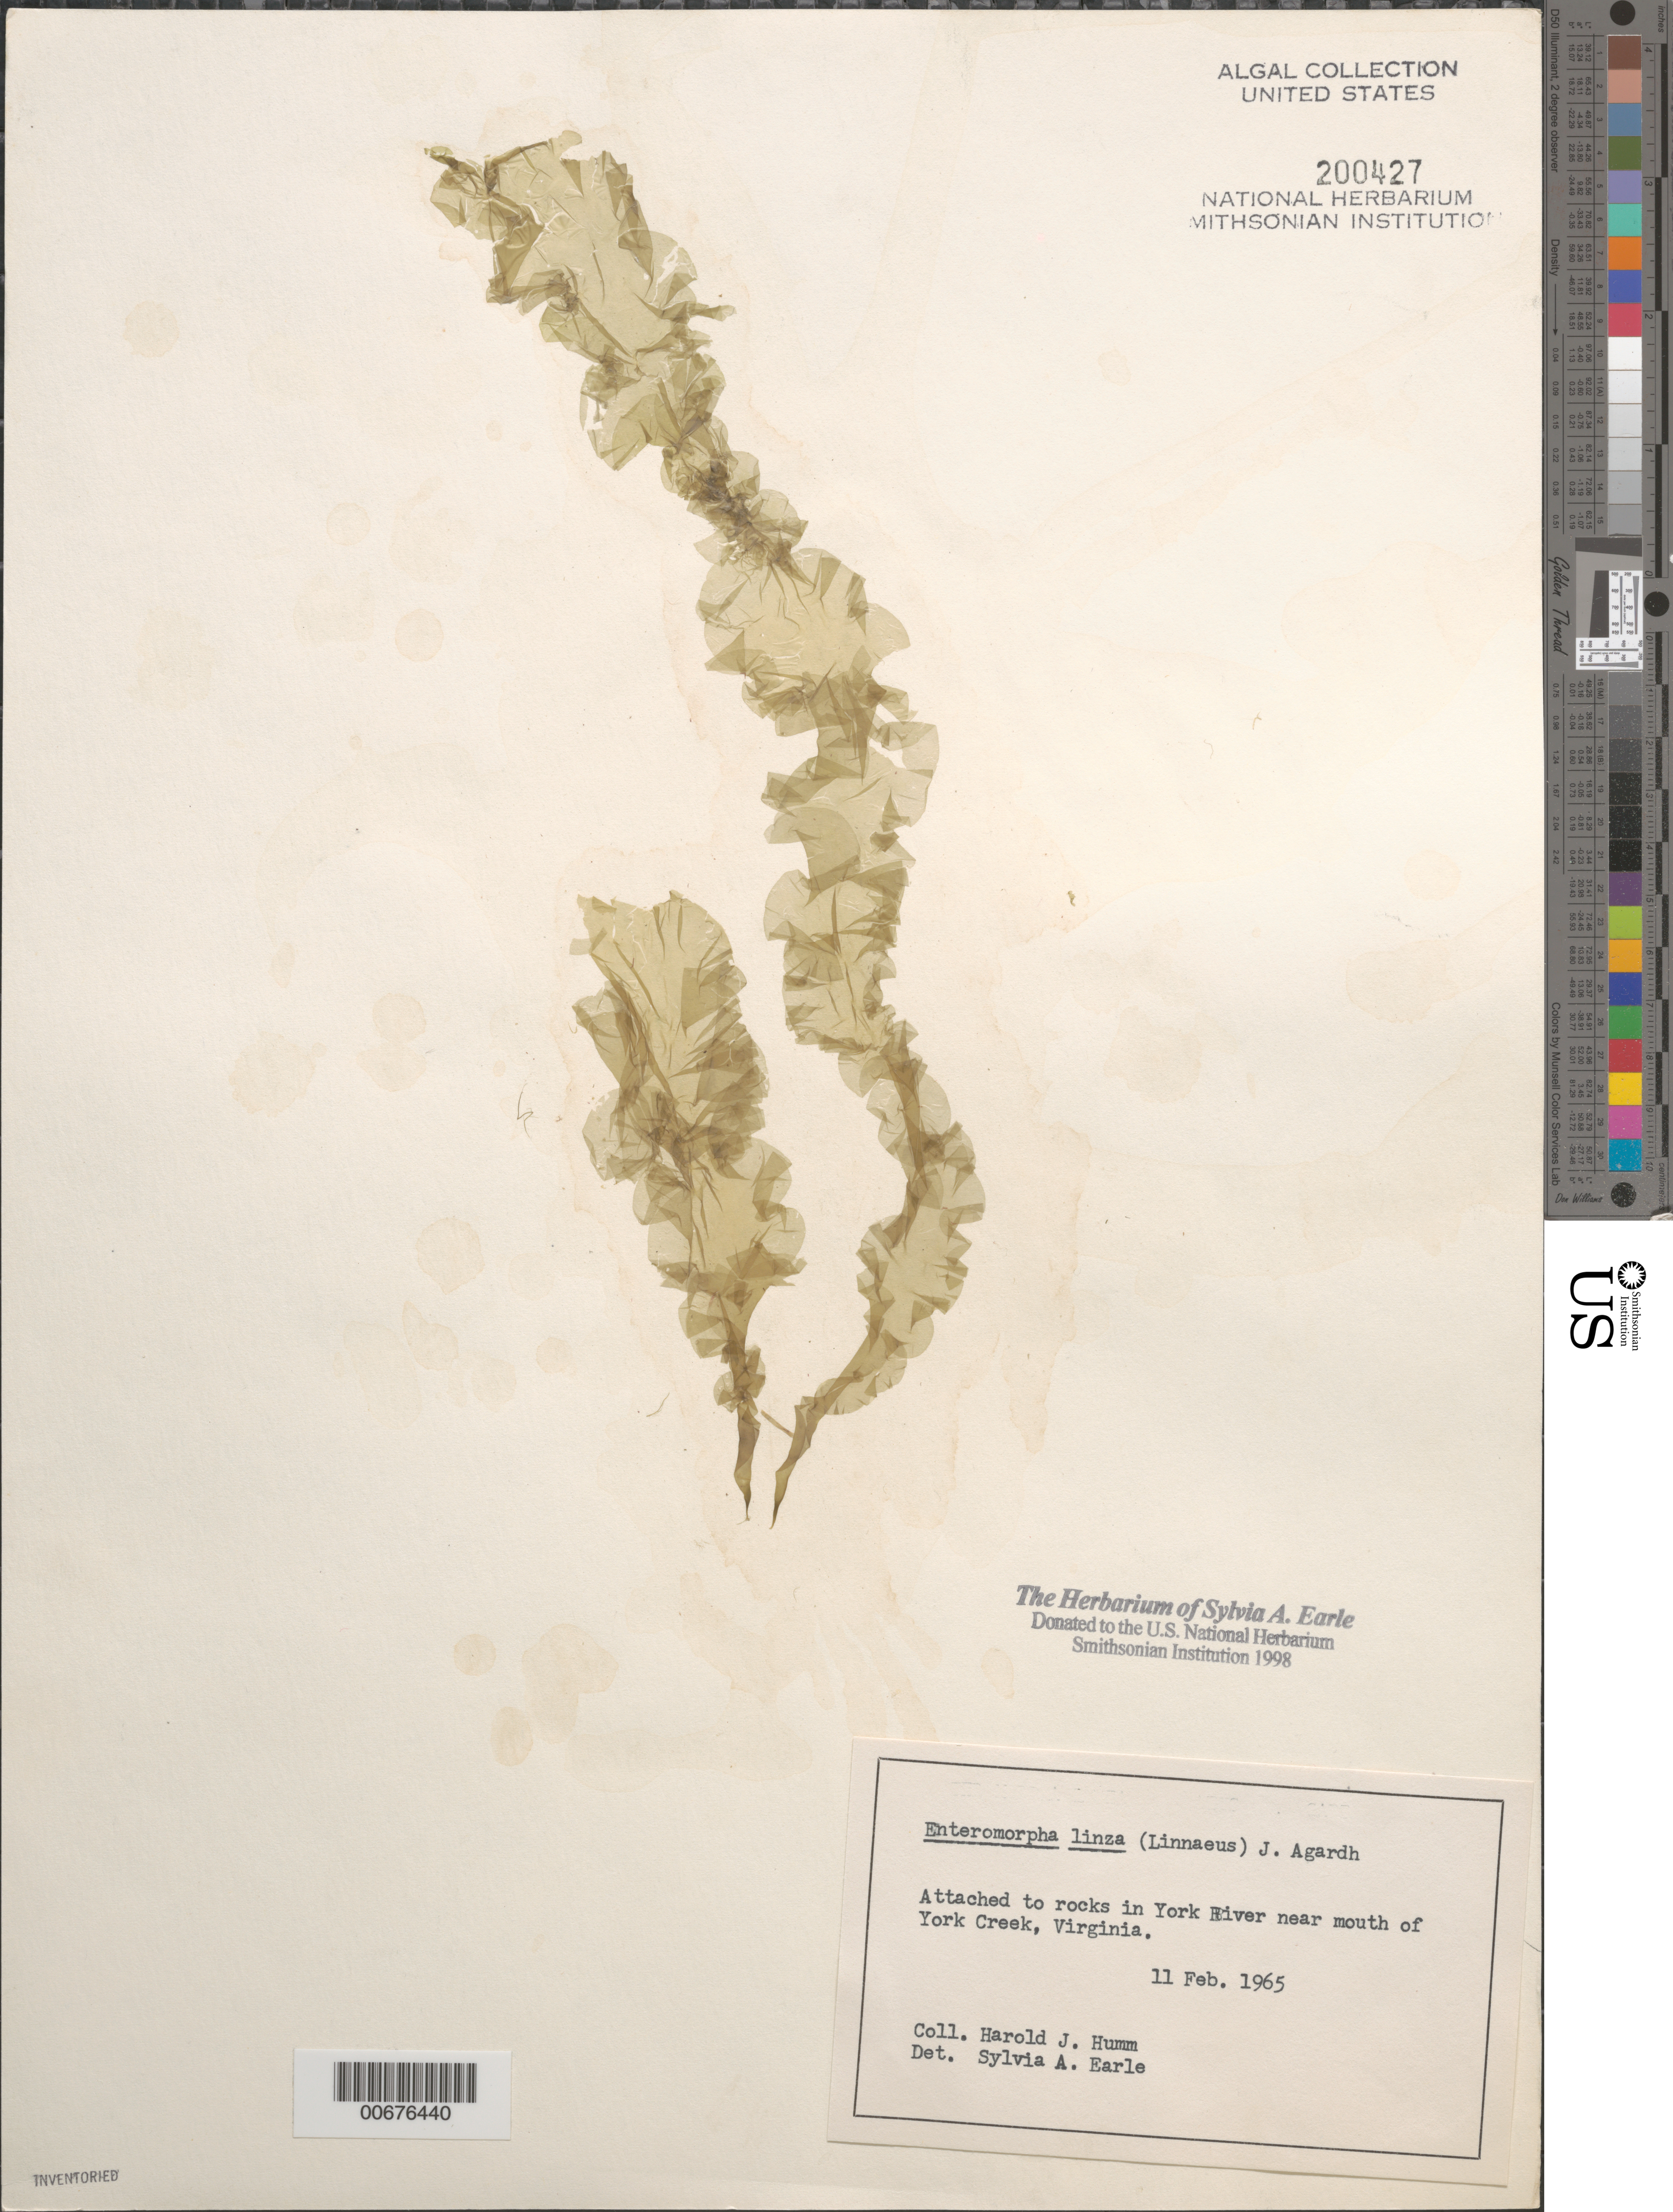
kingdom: Chromista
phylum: Ochrophyta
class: Phaeophyceae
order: Scytosiphonales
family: Scytosiphonaceae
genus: Rosenvingea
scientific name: Rosenvingea endiviifolia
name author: (Martius) M.J. Wynne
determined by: Algae name updating Project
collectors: H. J. Humm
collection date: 1965-02-11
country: United States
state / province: Virginia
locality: Attached to rocks in York River near mouth of York Creek.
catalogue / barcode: US 200427